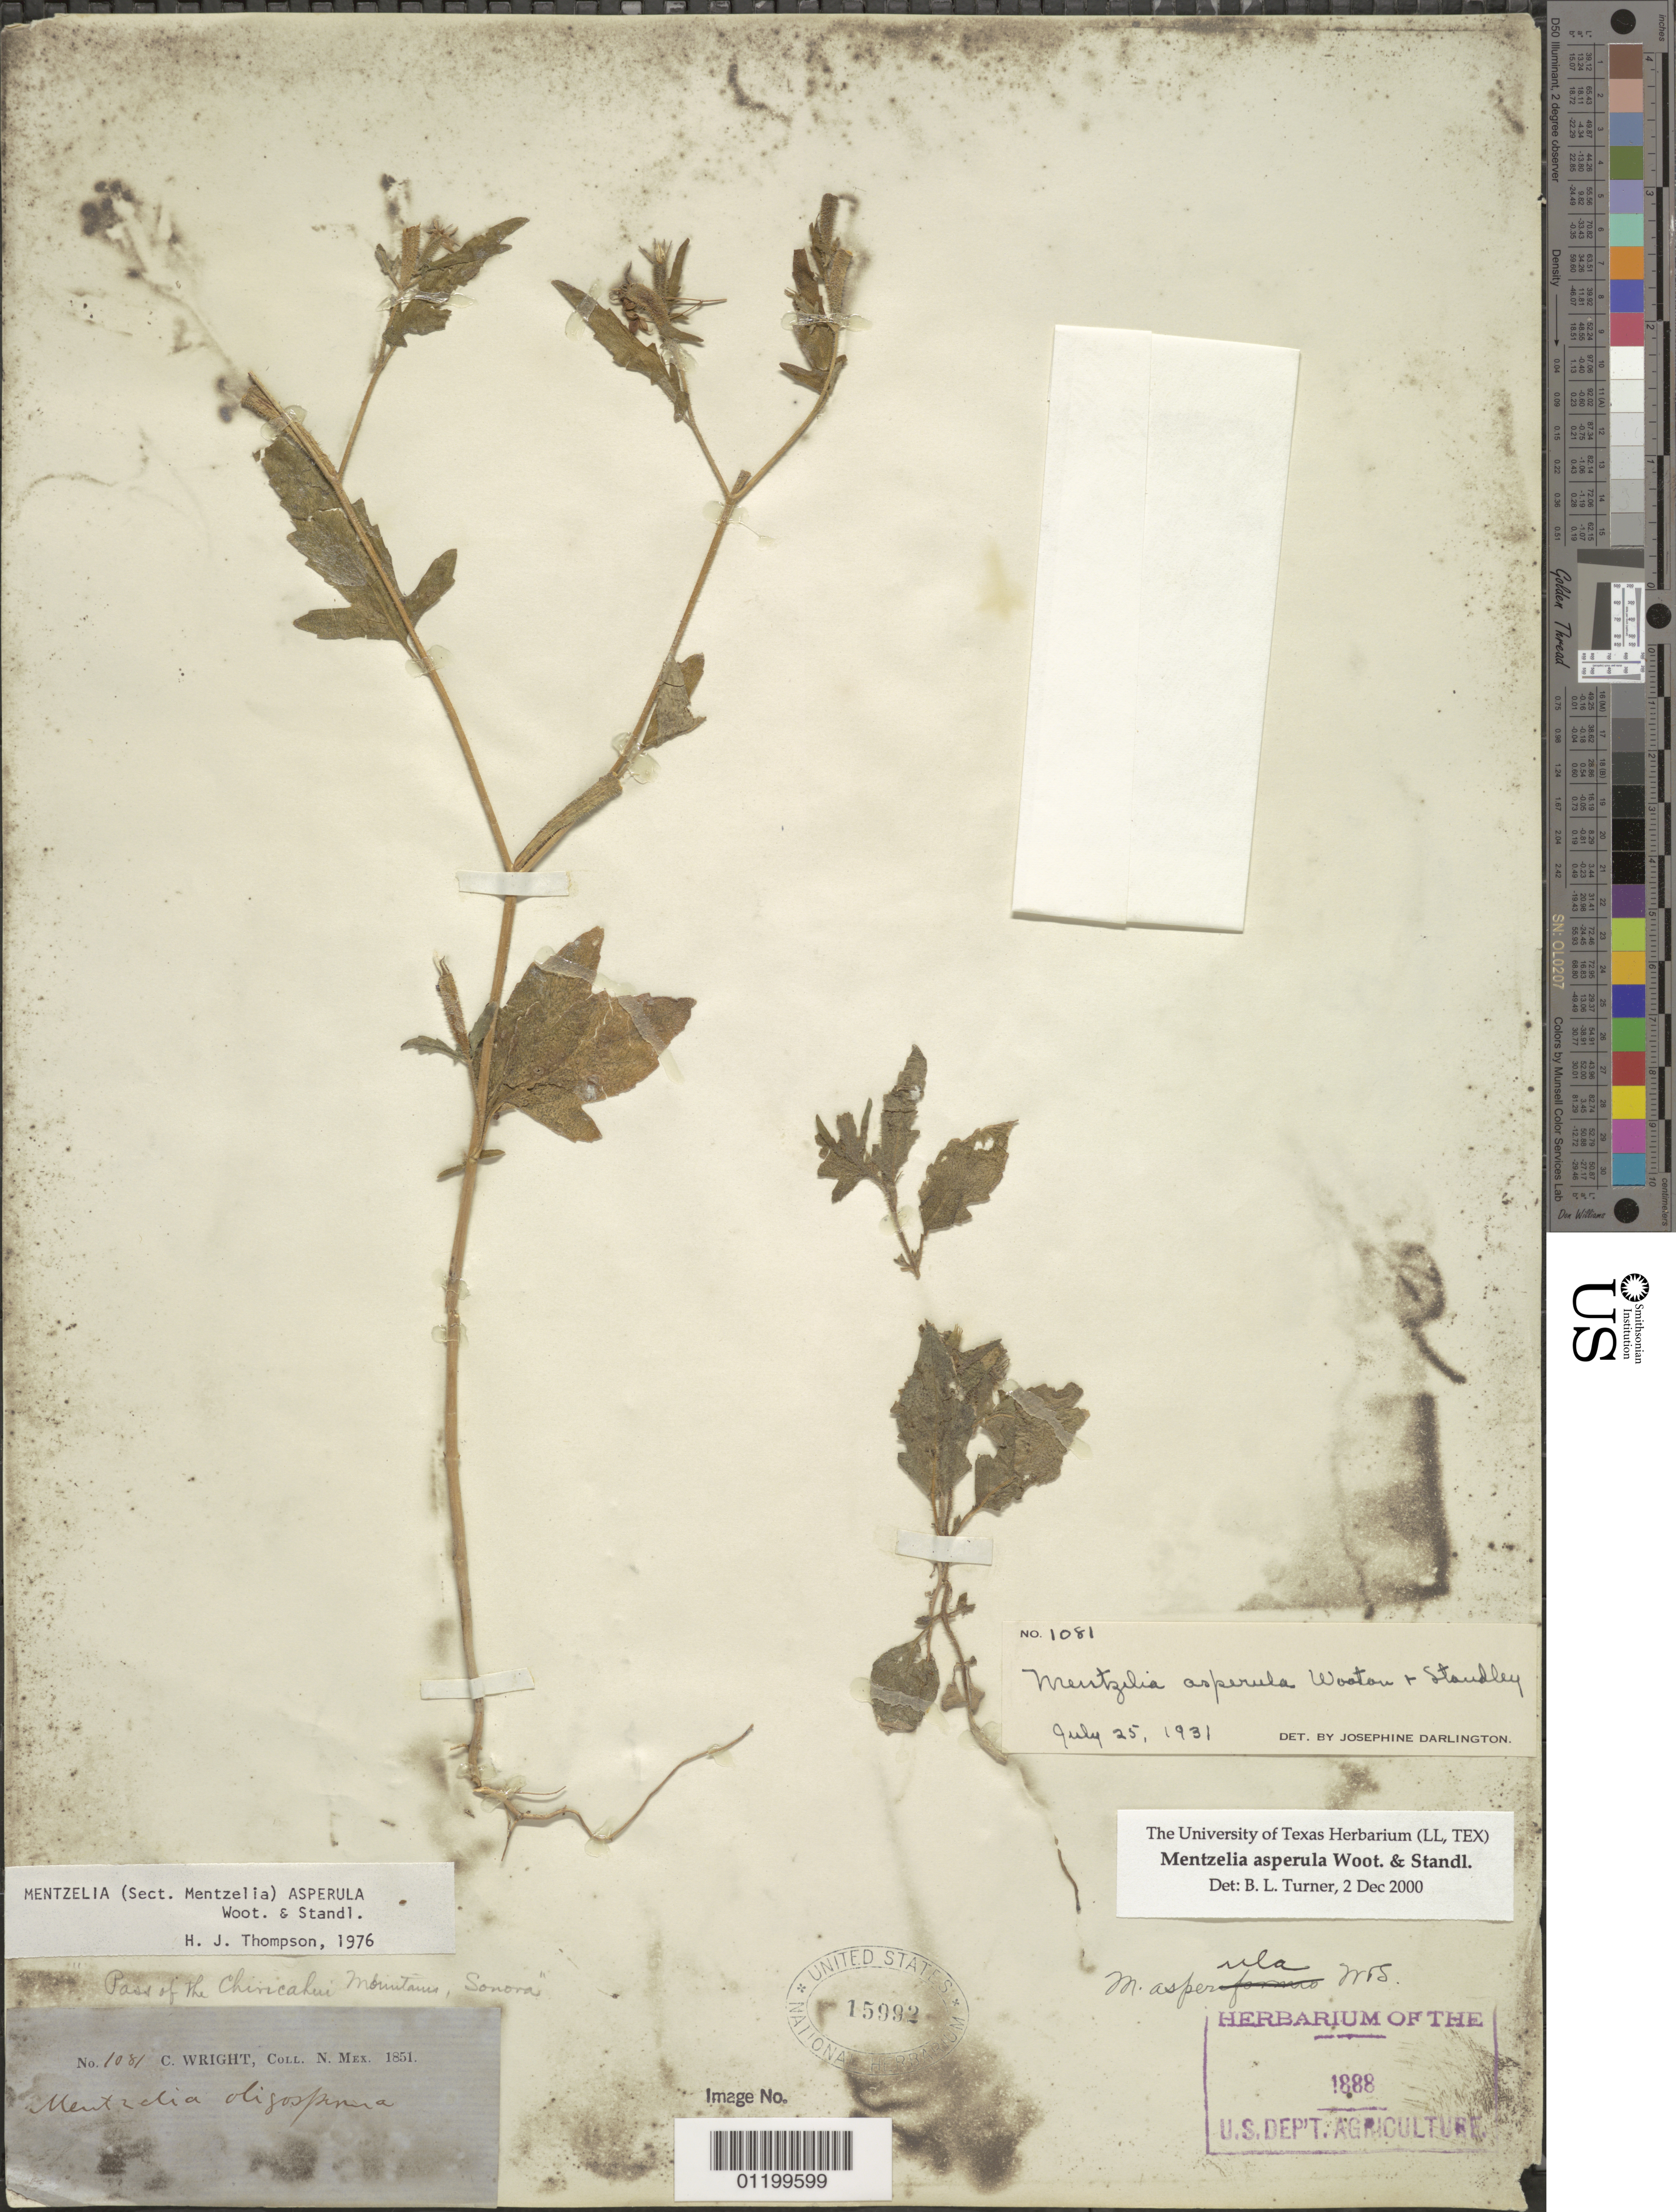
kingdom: Plantae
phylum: Tracheophyta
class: Magnoliopsida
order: Cornales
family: Loasaceae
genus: Mentzelia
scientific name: Mentzelia asperula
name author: Wooton & Standl.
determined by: Turner, B. L.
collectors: C. Wright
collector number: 1081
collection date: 1851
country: United States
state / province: New Mexico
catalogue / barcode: US 15992